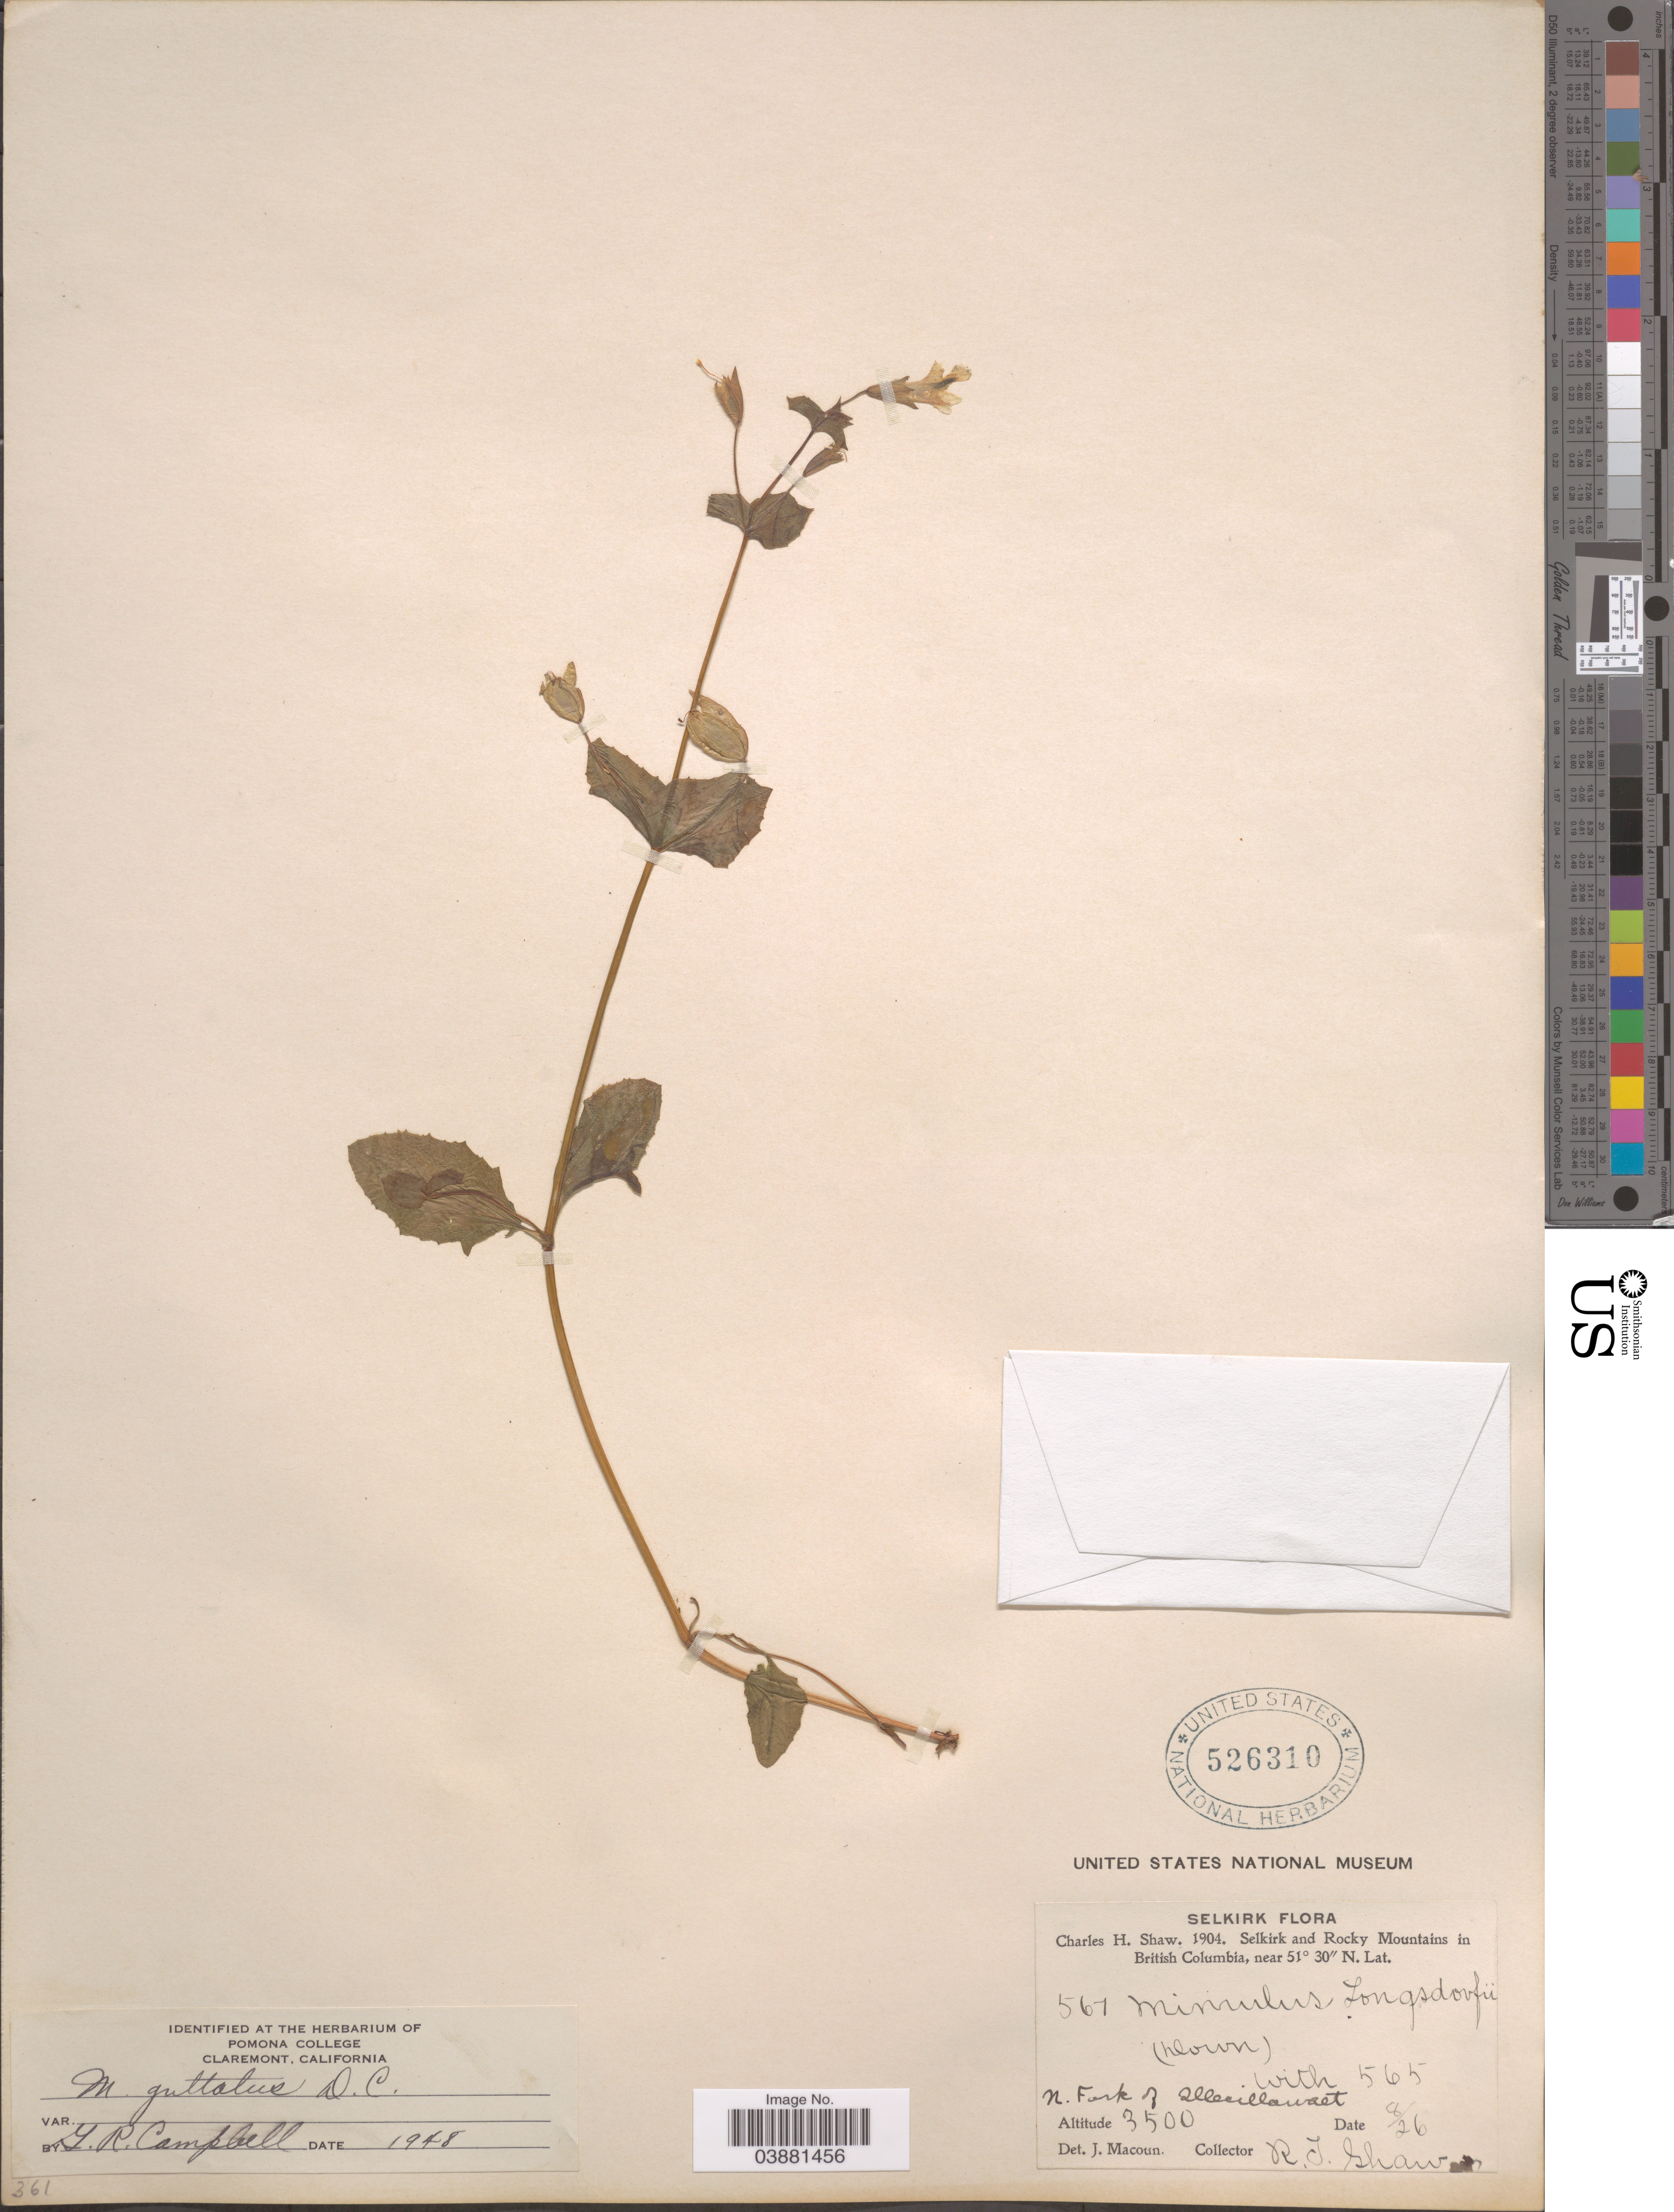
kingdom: Plantae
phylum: Tracheophyta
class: Magnoliopsida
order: Lamiales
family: Phrymaceae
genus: Mimulus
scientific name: Mimulus guttatus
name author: DC.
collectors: R. T. Shaw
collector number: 567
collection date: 1904-08-26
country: Canada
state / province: British Columbia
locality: Selkirk and Rocky Mountains in British Columbia. N. Fork of Illecillawaet.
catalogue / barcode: US 526310